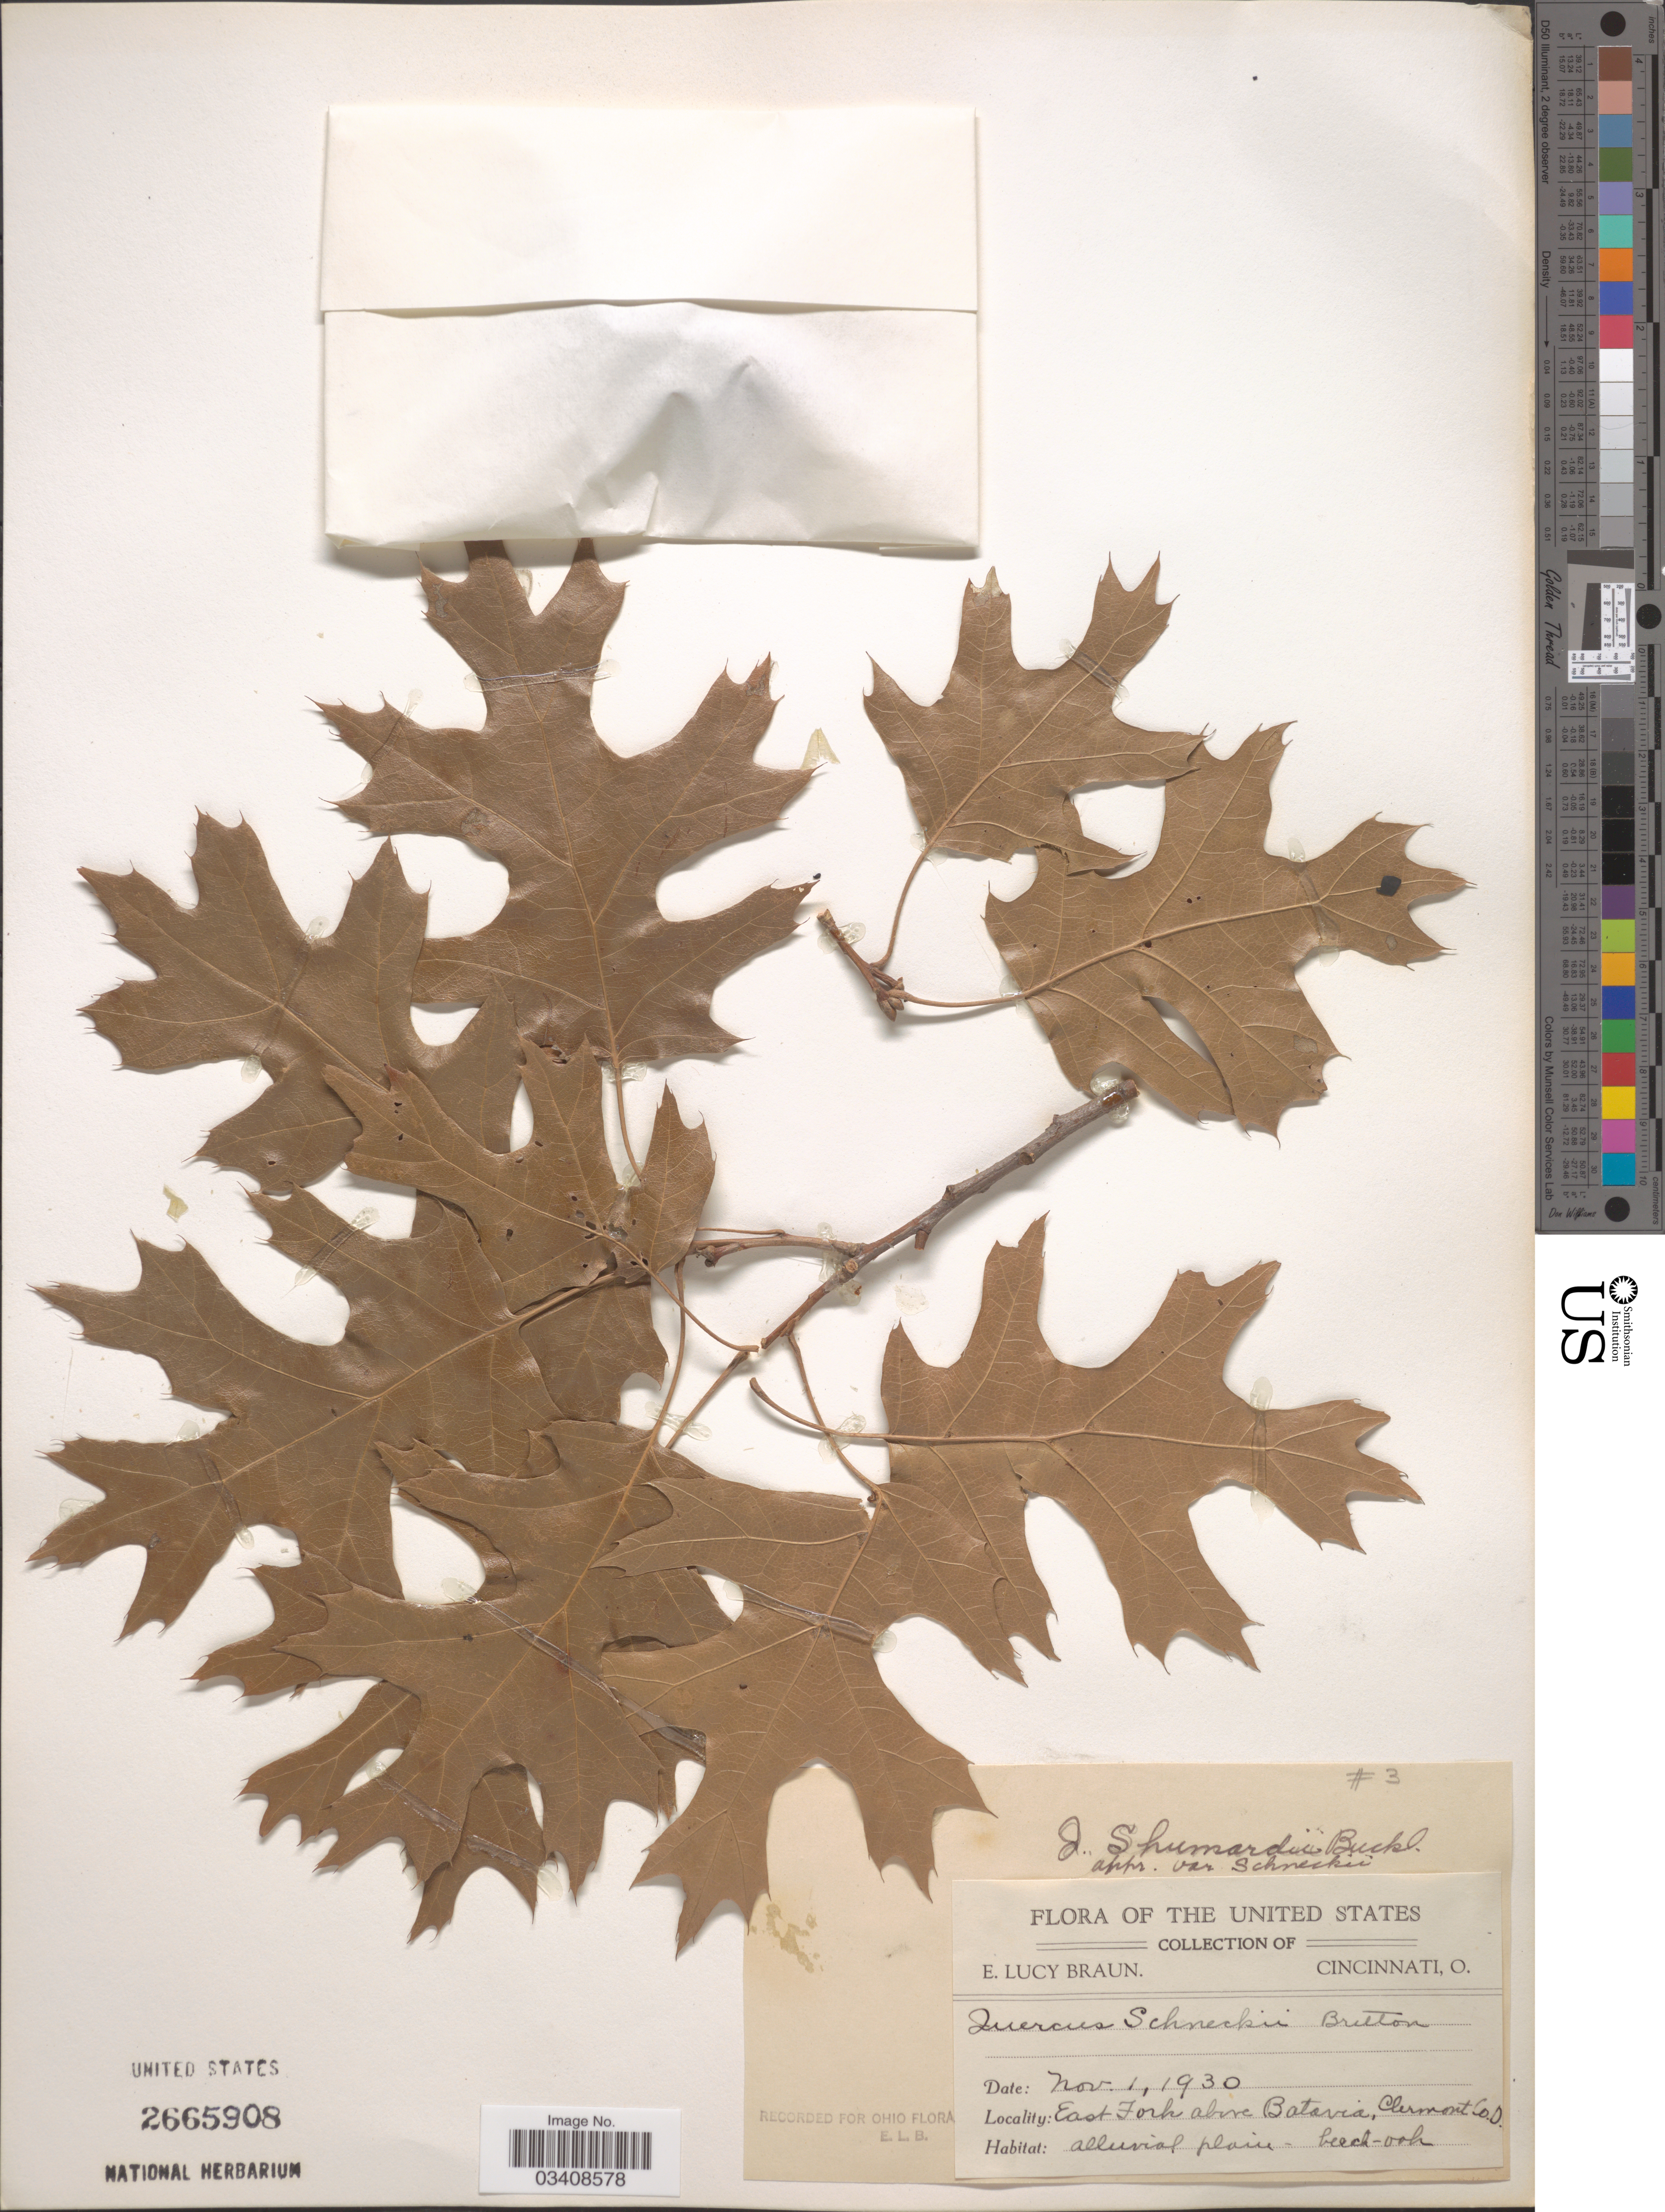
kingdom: Plantae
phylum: Tracheophyta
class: Magnoliopsida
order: Fagales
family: Fagaceae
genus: Quercus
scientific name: Quercus shumardii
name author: Buckley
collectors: E. L. Braun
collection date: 1930-11-01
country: United States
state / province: Ohio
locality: East Fork above Batavia, Clermont Co.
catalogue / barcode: US 2665908